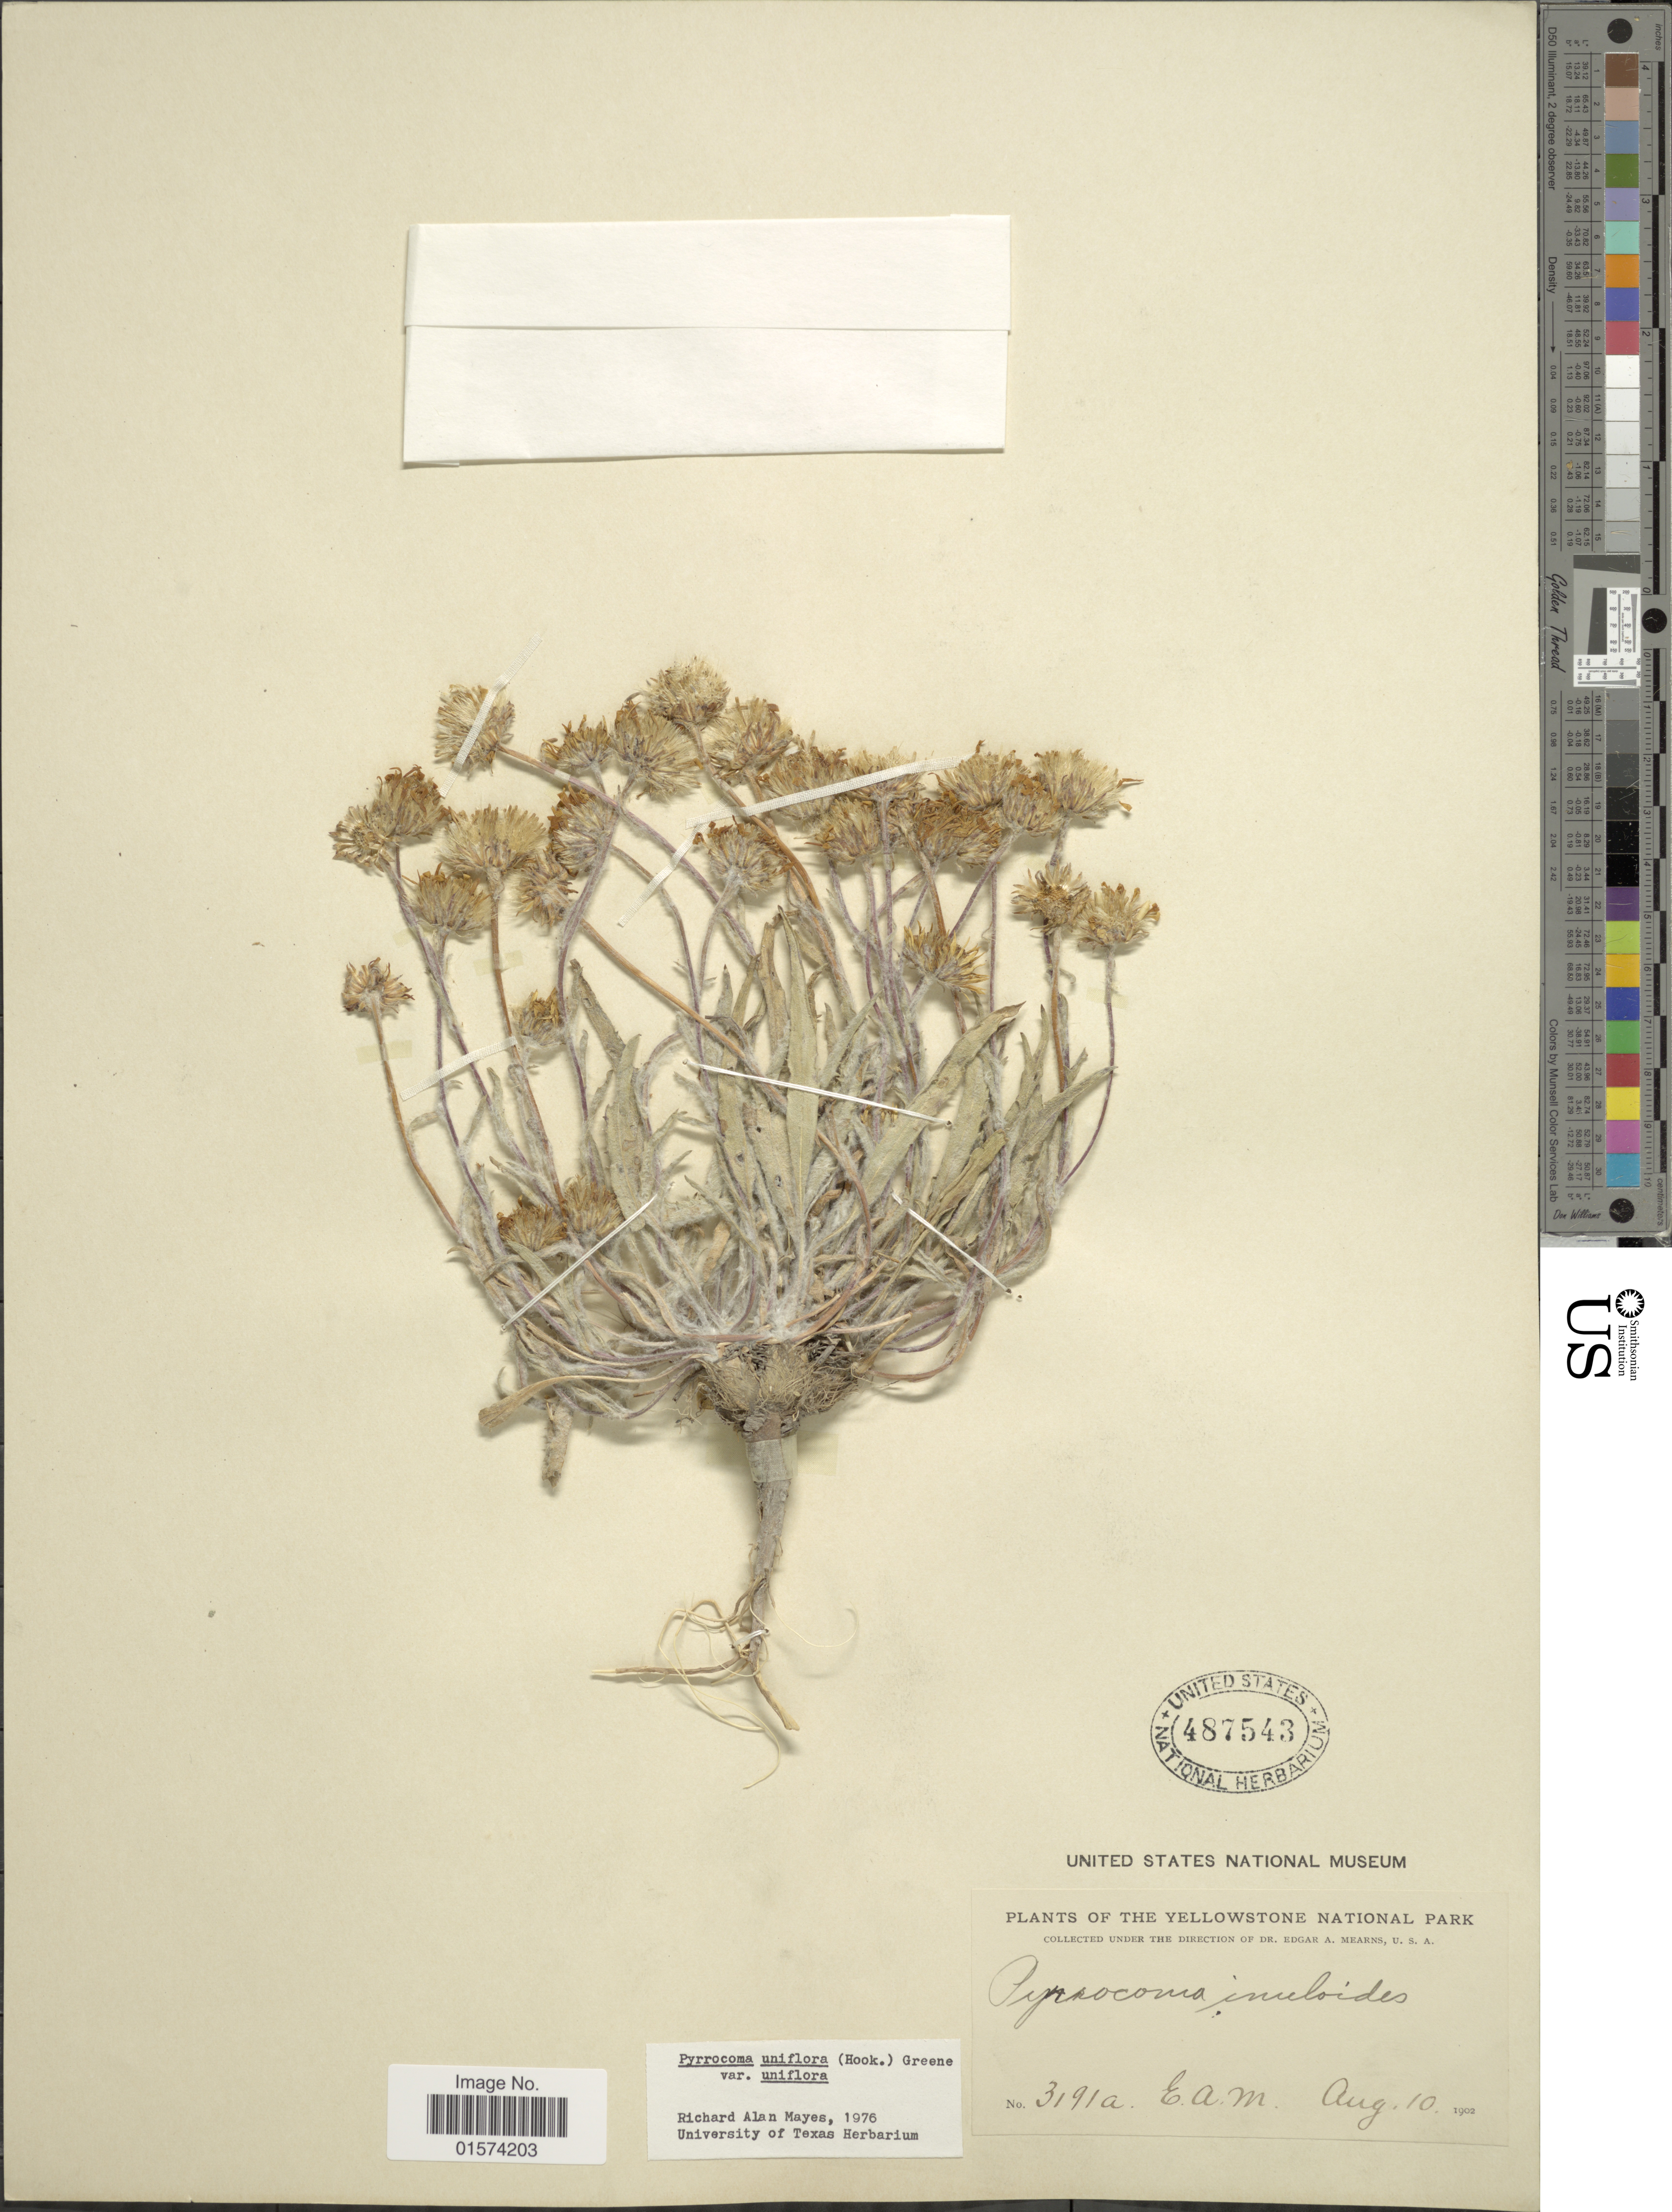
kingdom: Plantae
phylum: Tracheophyta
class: Magnoliopsida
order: Asterales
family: Asteraceae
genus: Pyrrocoma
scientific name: Pyrrocoma uniflora var. uniflora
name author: (Hook.) Greene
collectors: E. A. Mearns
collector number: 3191a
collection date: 1902-08-10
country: United States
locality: Yellowstone National Park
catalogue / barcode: US 487543